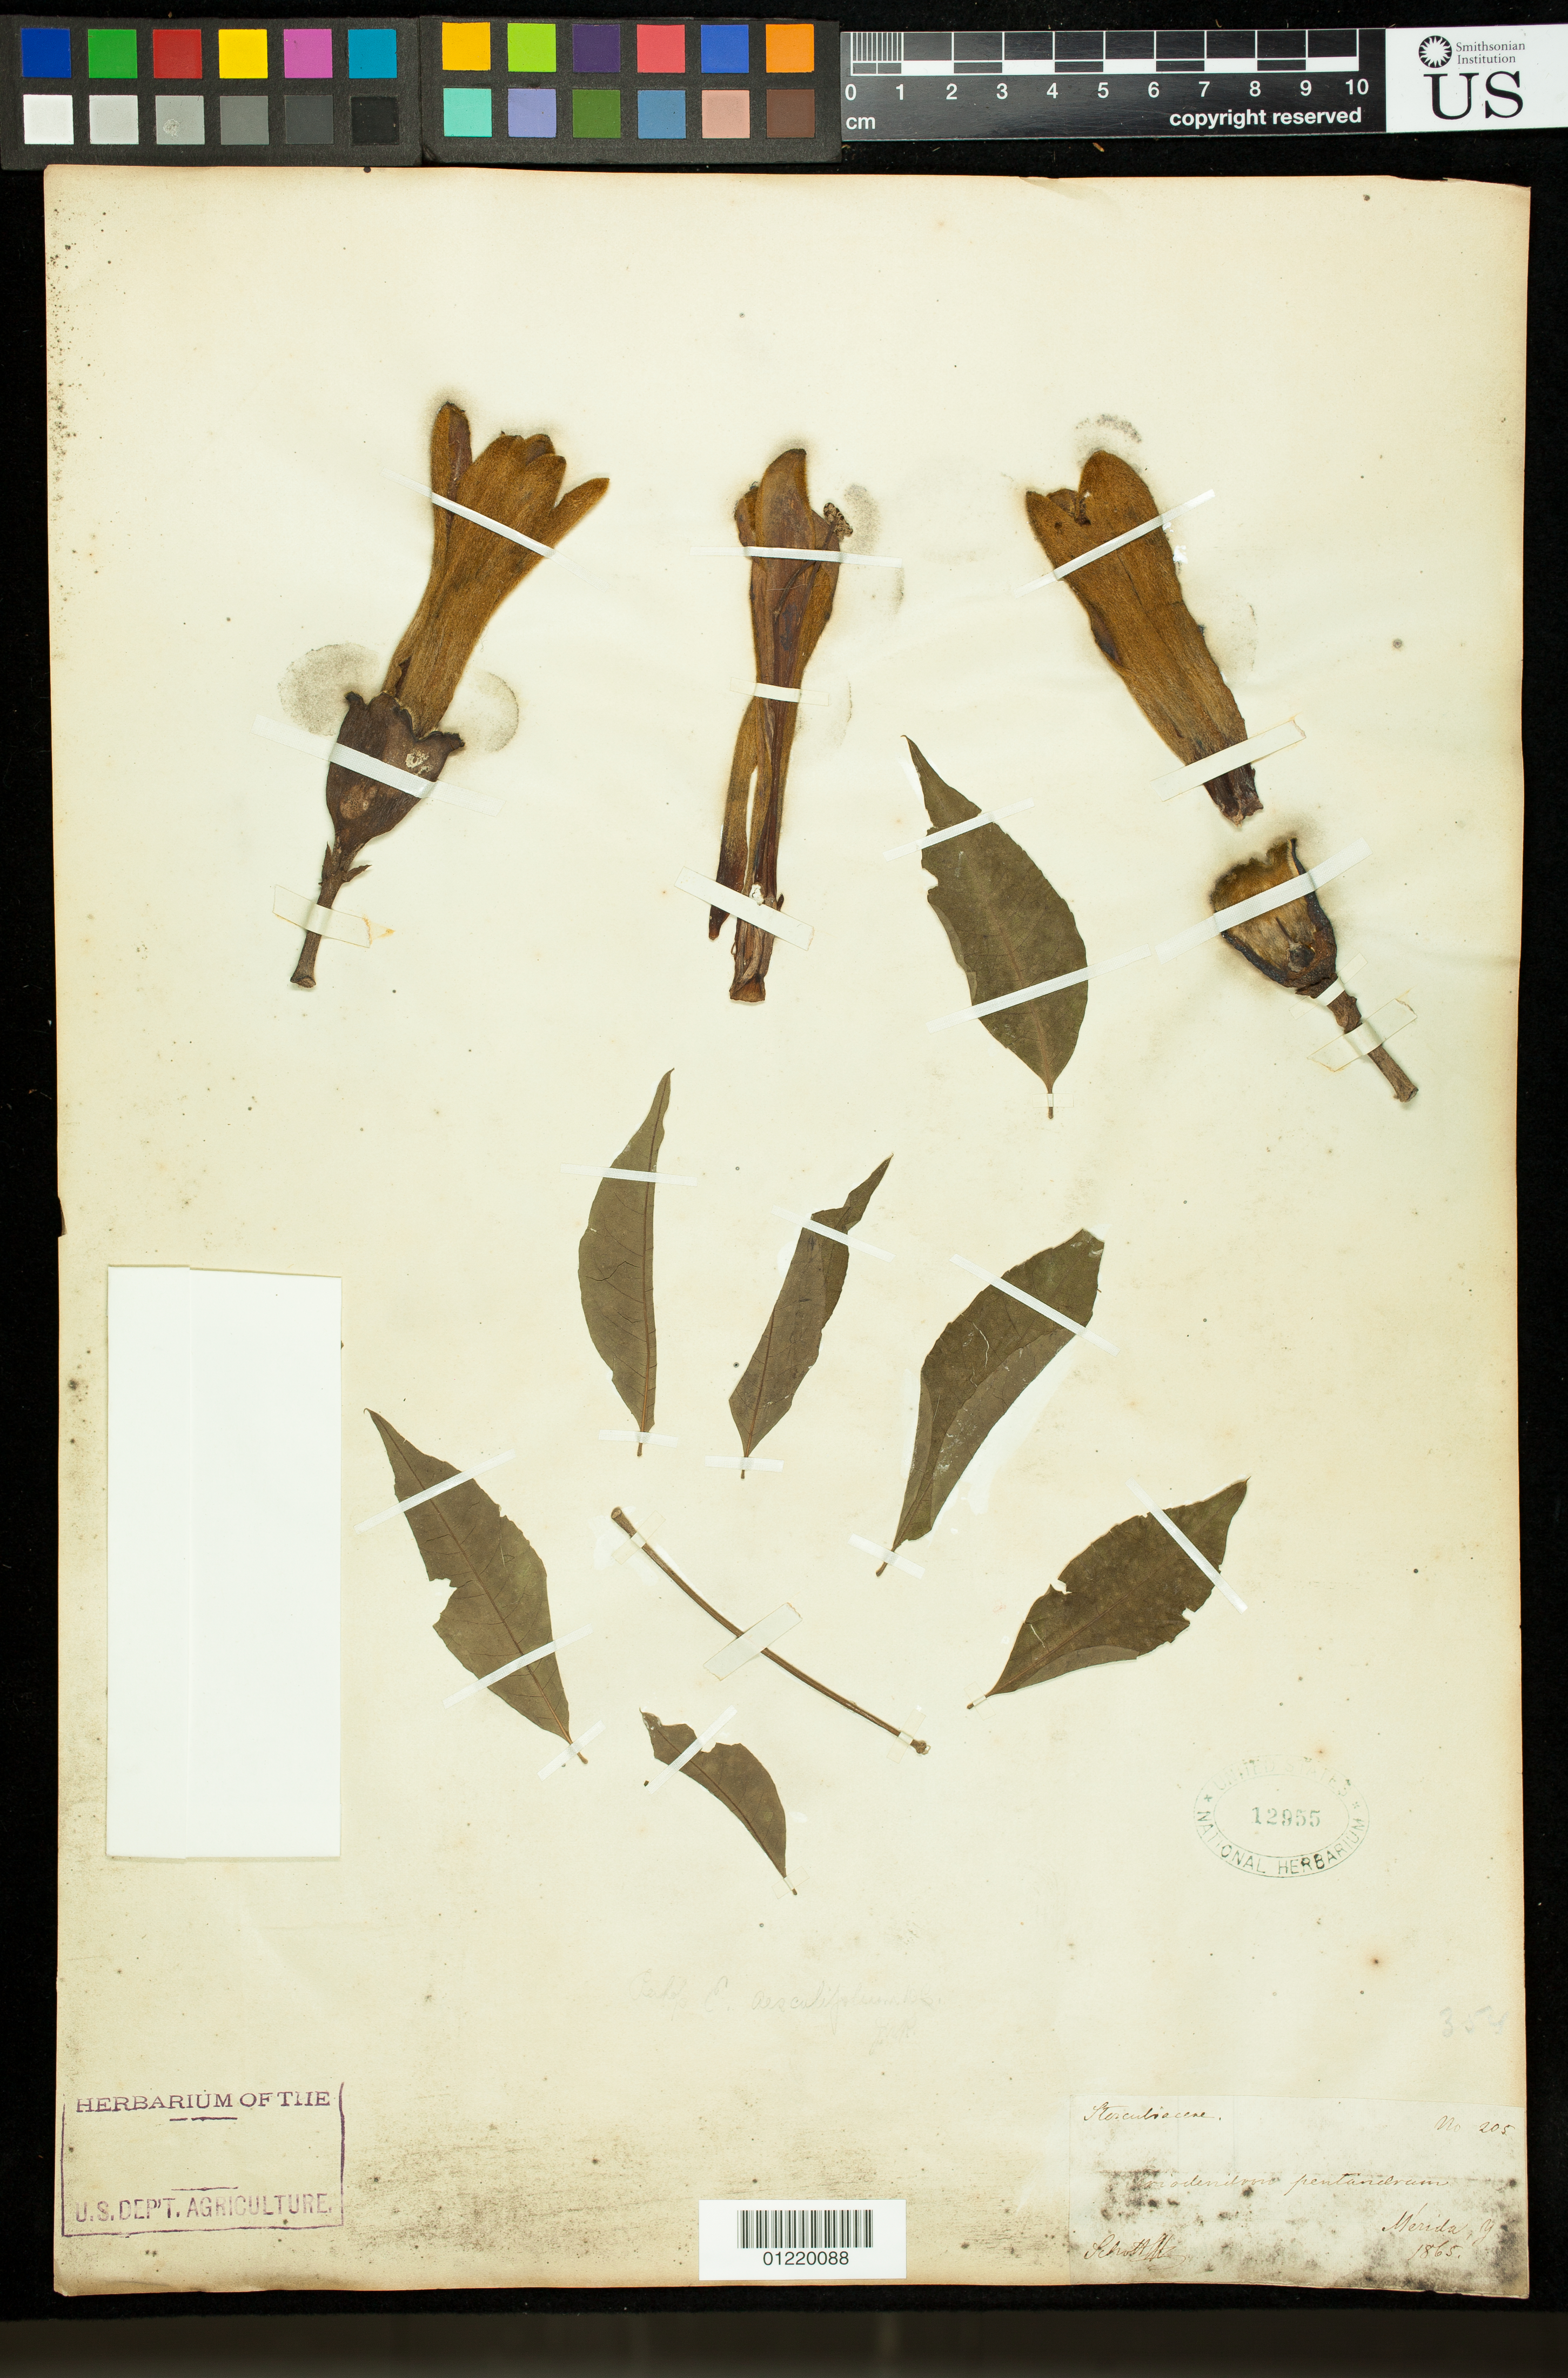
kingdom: Plantae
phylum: Tracheophyta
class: Magnoliopsida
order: Malvales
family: Malvaceae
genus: Ceiba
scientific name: Ceiba aesculifolia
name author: (Kunth) Britten & Baker f.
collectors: Schott, --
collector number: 205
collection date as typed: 1865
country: Mexico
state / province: Yucatán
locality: Mérida, Y.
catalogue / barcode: US 12955